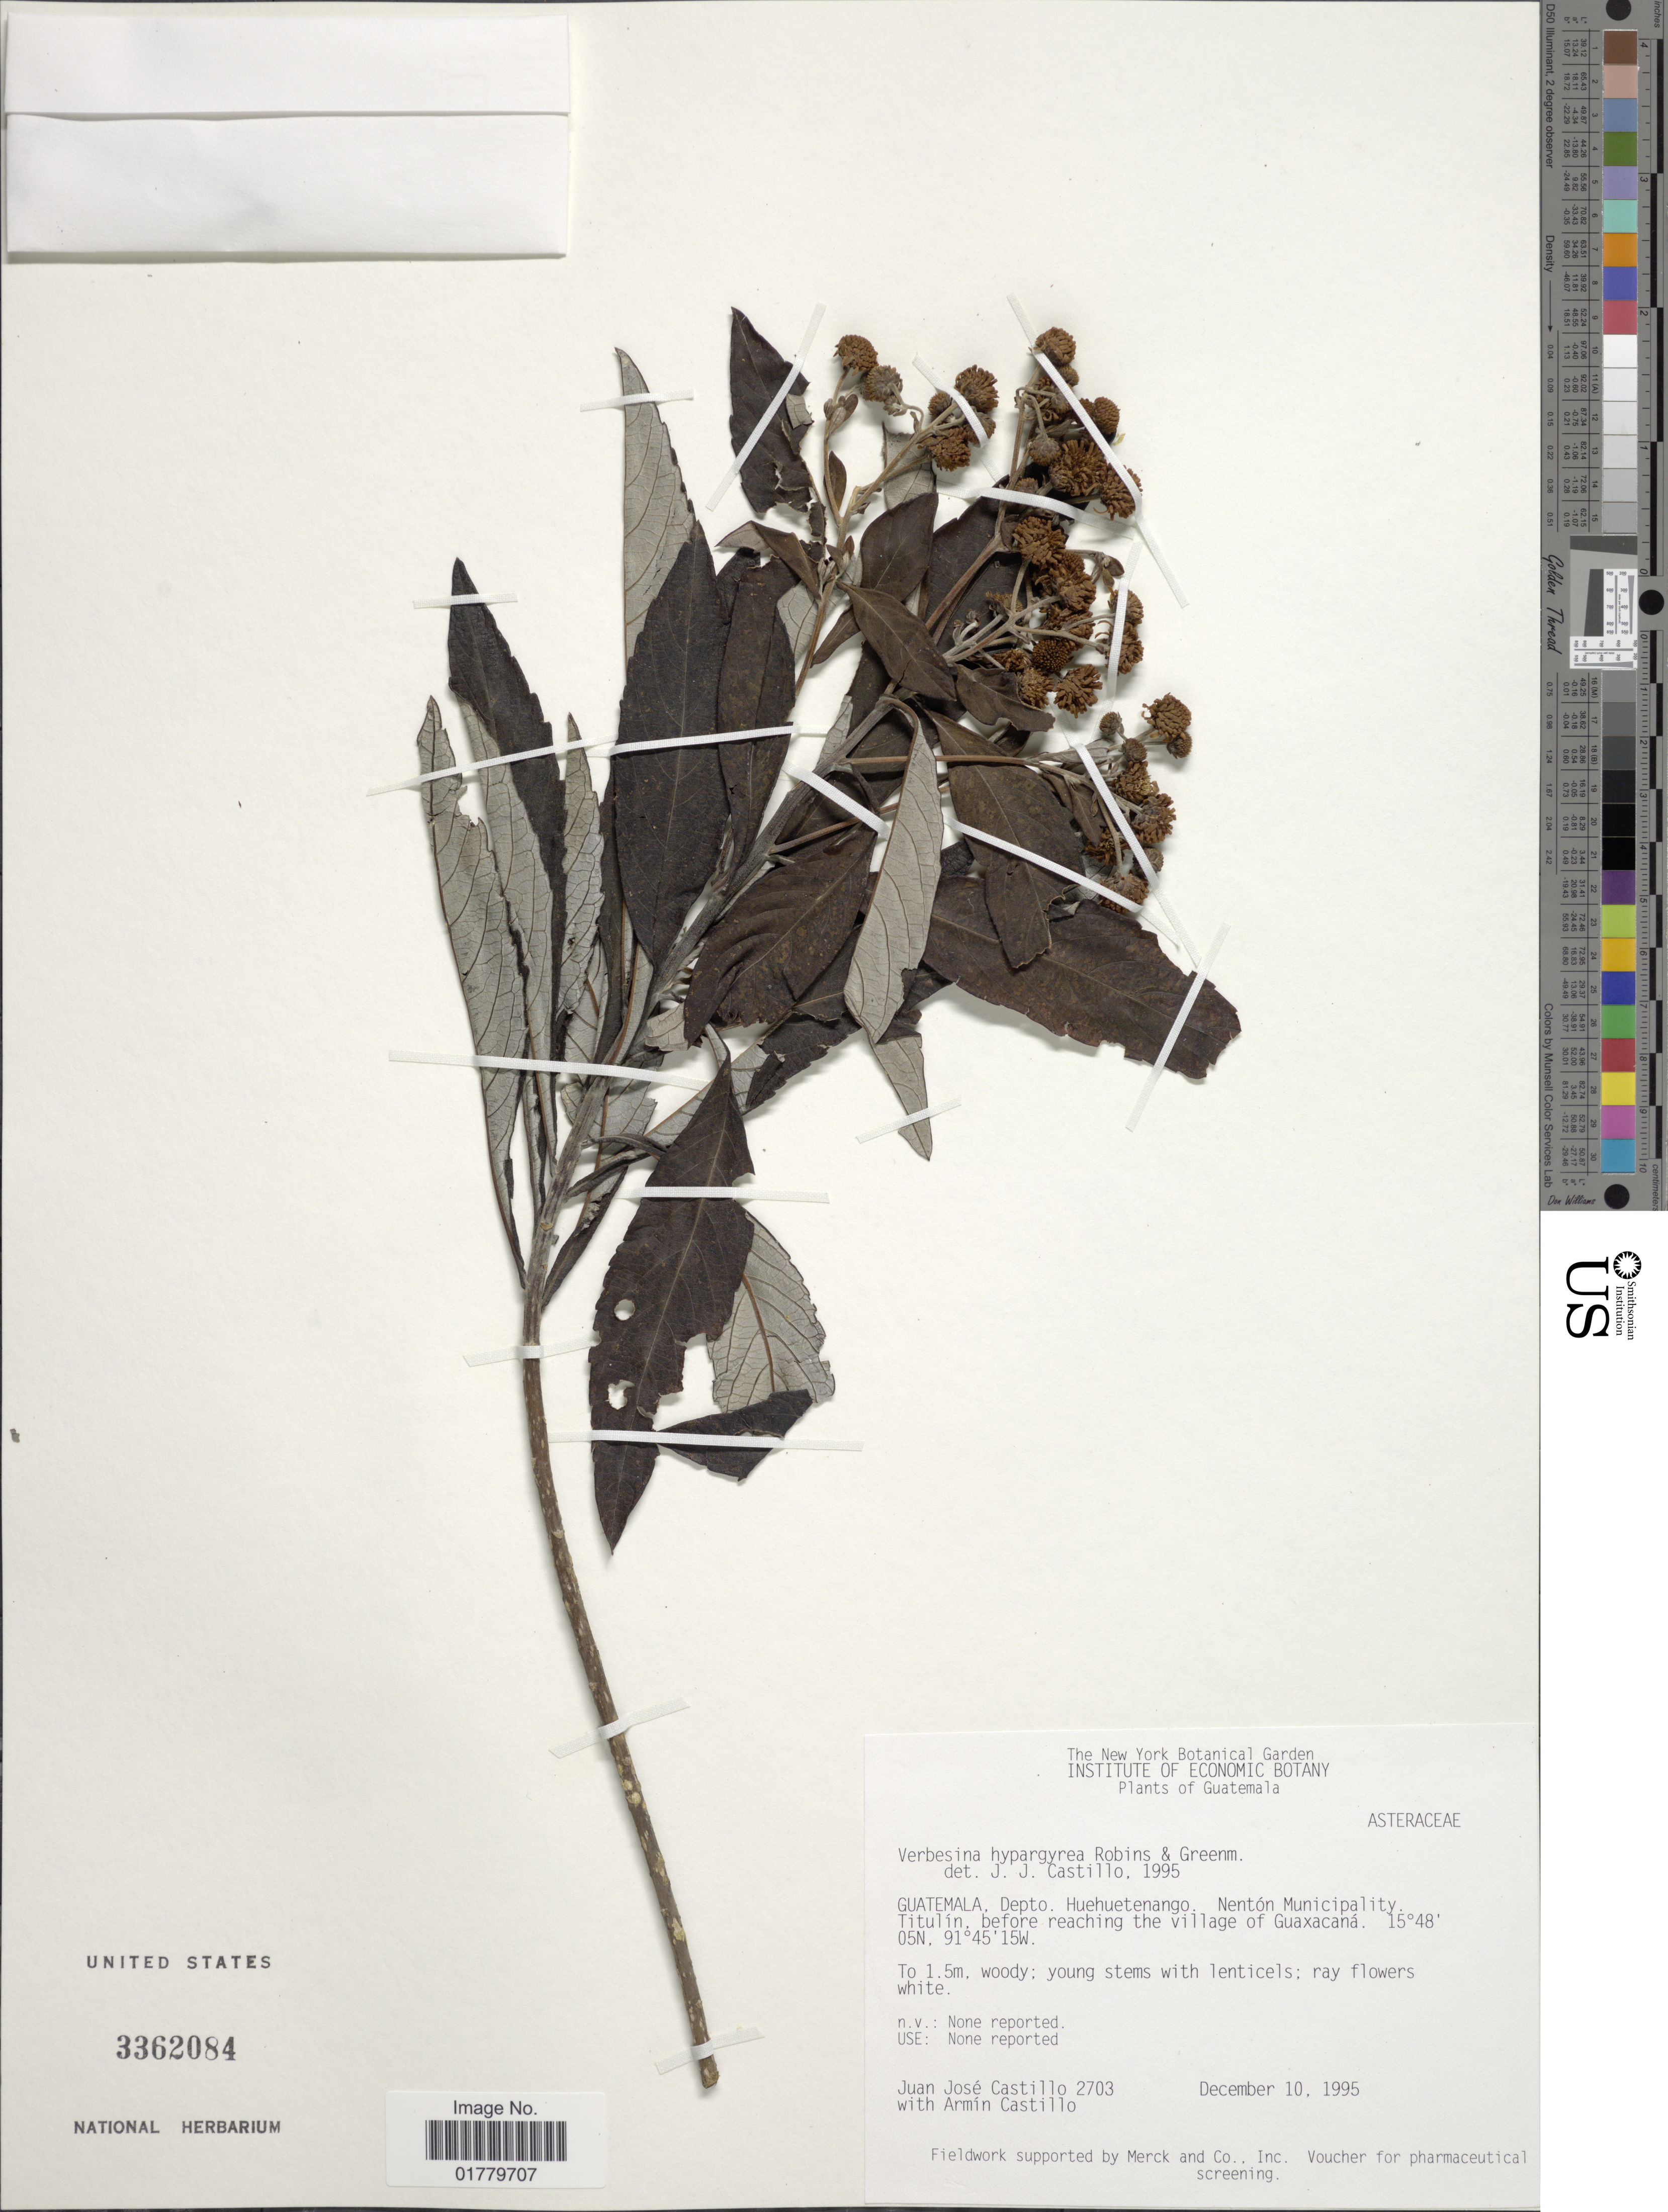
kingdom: Plantae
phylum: Tracheophyta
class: Magnoliopsida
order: Asterales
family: Asteraceae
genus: Verbesina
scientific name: Verbesina hypargyrea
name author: B.L. Rob. & Greenm.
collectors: J. Castillo & A. Castillo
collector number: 2703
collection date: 1995-12-10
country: Guatemala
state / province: Huehuetenango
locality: Guatemala. Depto. Huehuetenango. Nentón Municipality Titulín, before reaching the village of Guaxacaná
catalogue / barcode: US 3362084